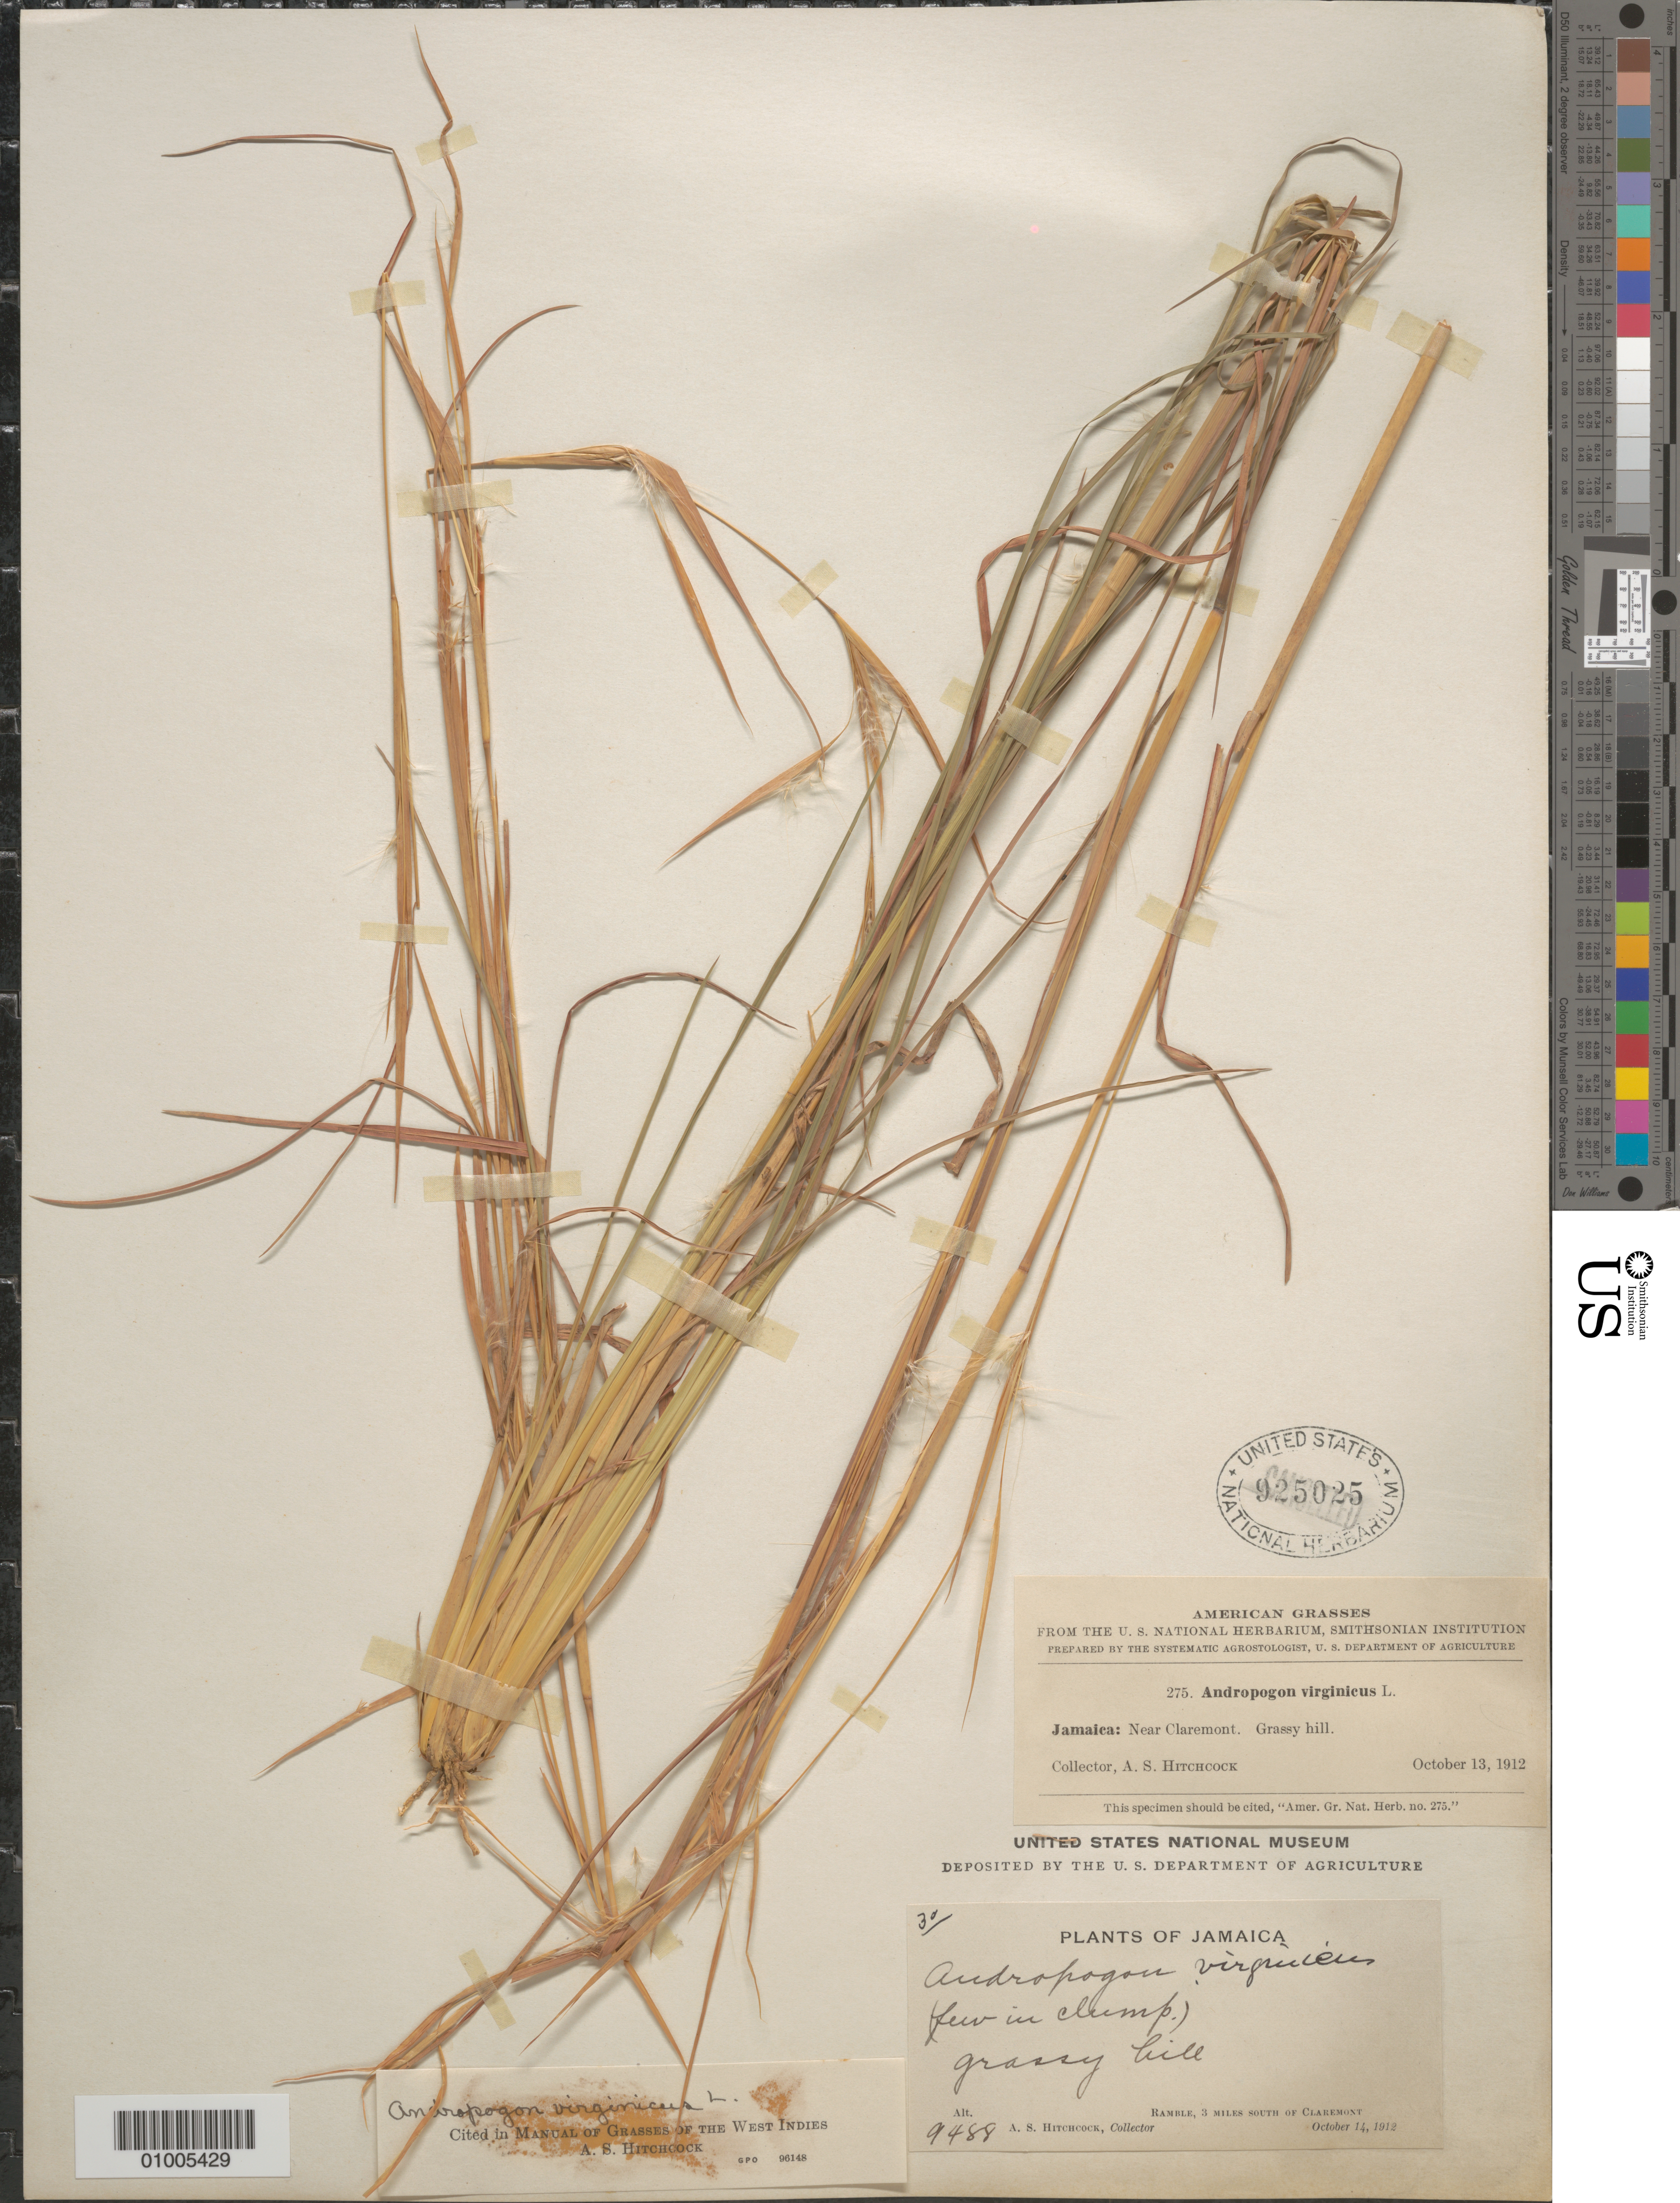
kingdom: Plantae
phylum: Tracheophyta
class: Liliopsida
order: Poales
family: Poaceae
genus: Andropogon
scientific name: Andropogon virginicus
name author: L.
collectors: A. S. Hitchcock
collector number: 9488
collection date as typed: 14 Oct 1912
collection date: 1912-10-14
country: Jamaica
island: Jamaica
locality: grassy hill. Few in clump. Ramble, 3 miles south of Claremont.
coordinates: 0 N, 0 E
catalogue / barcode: US 925025